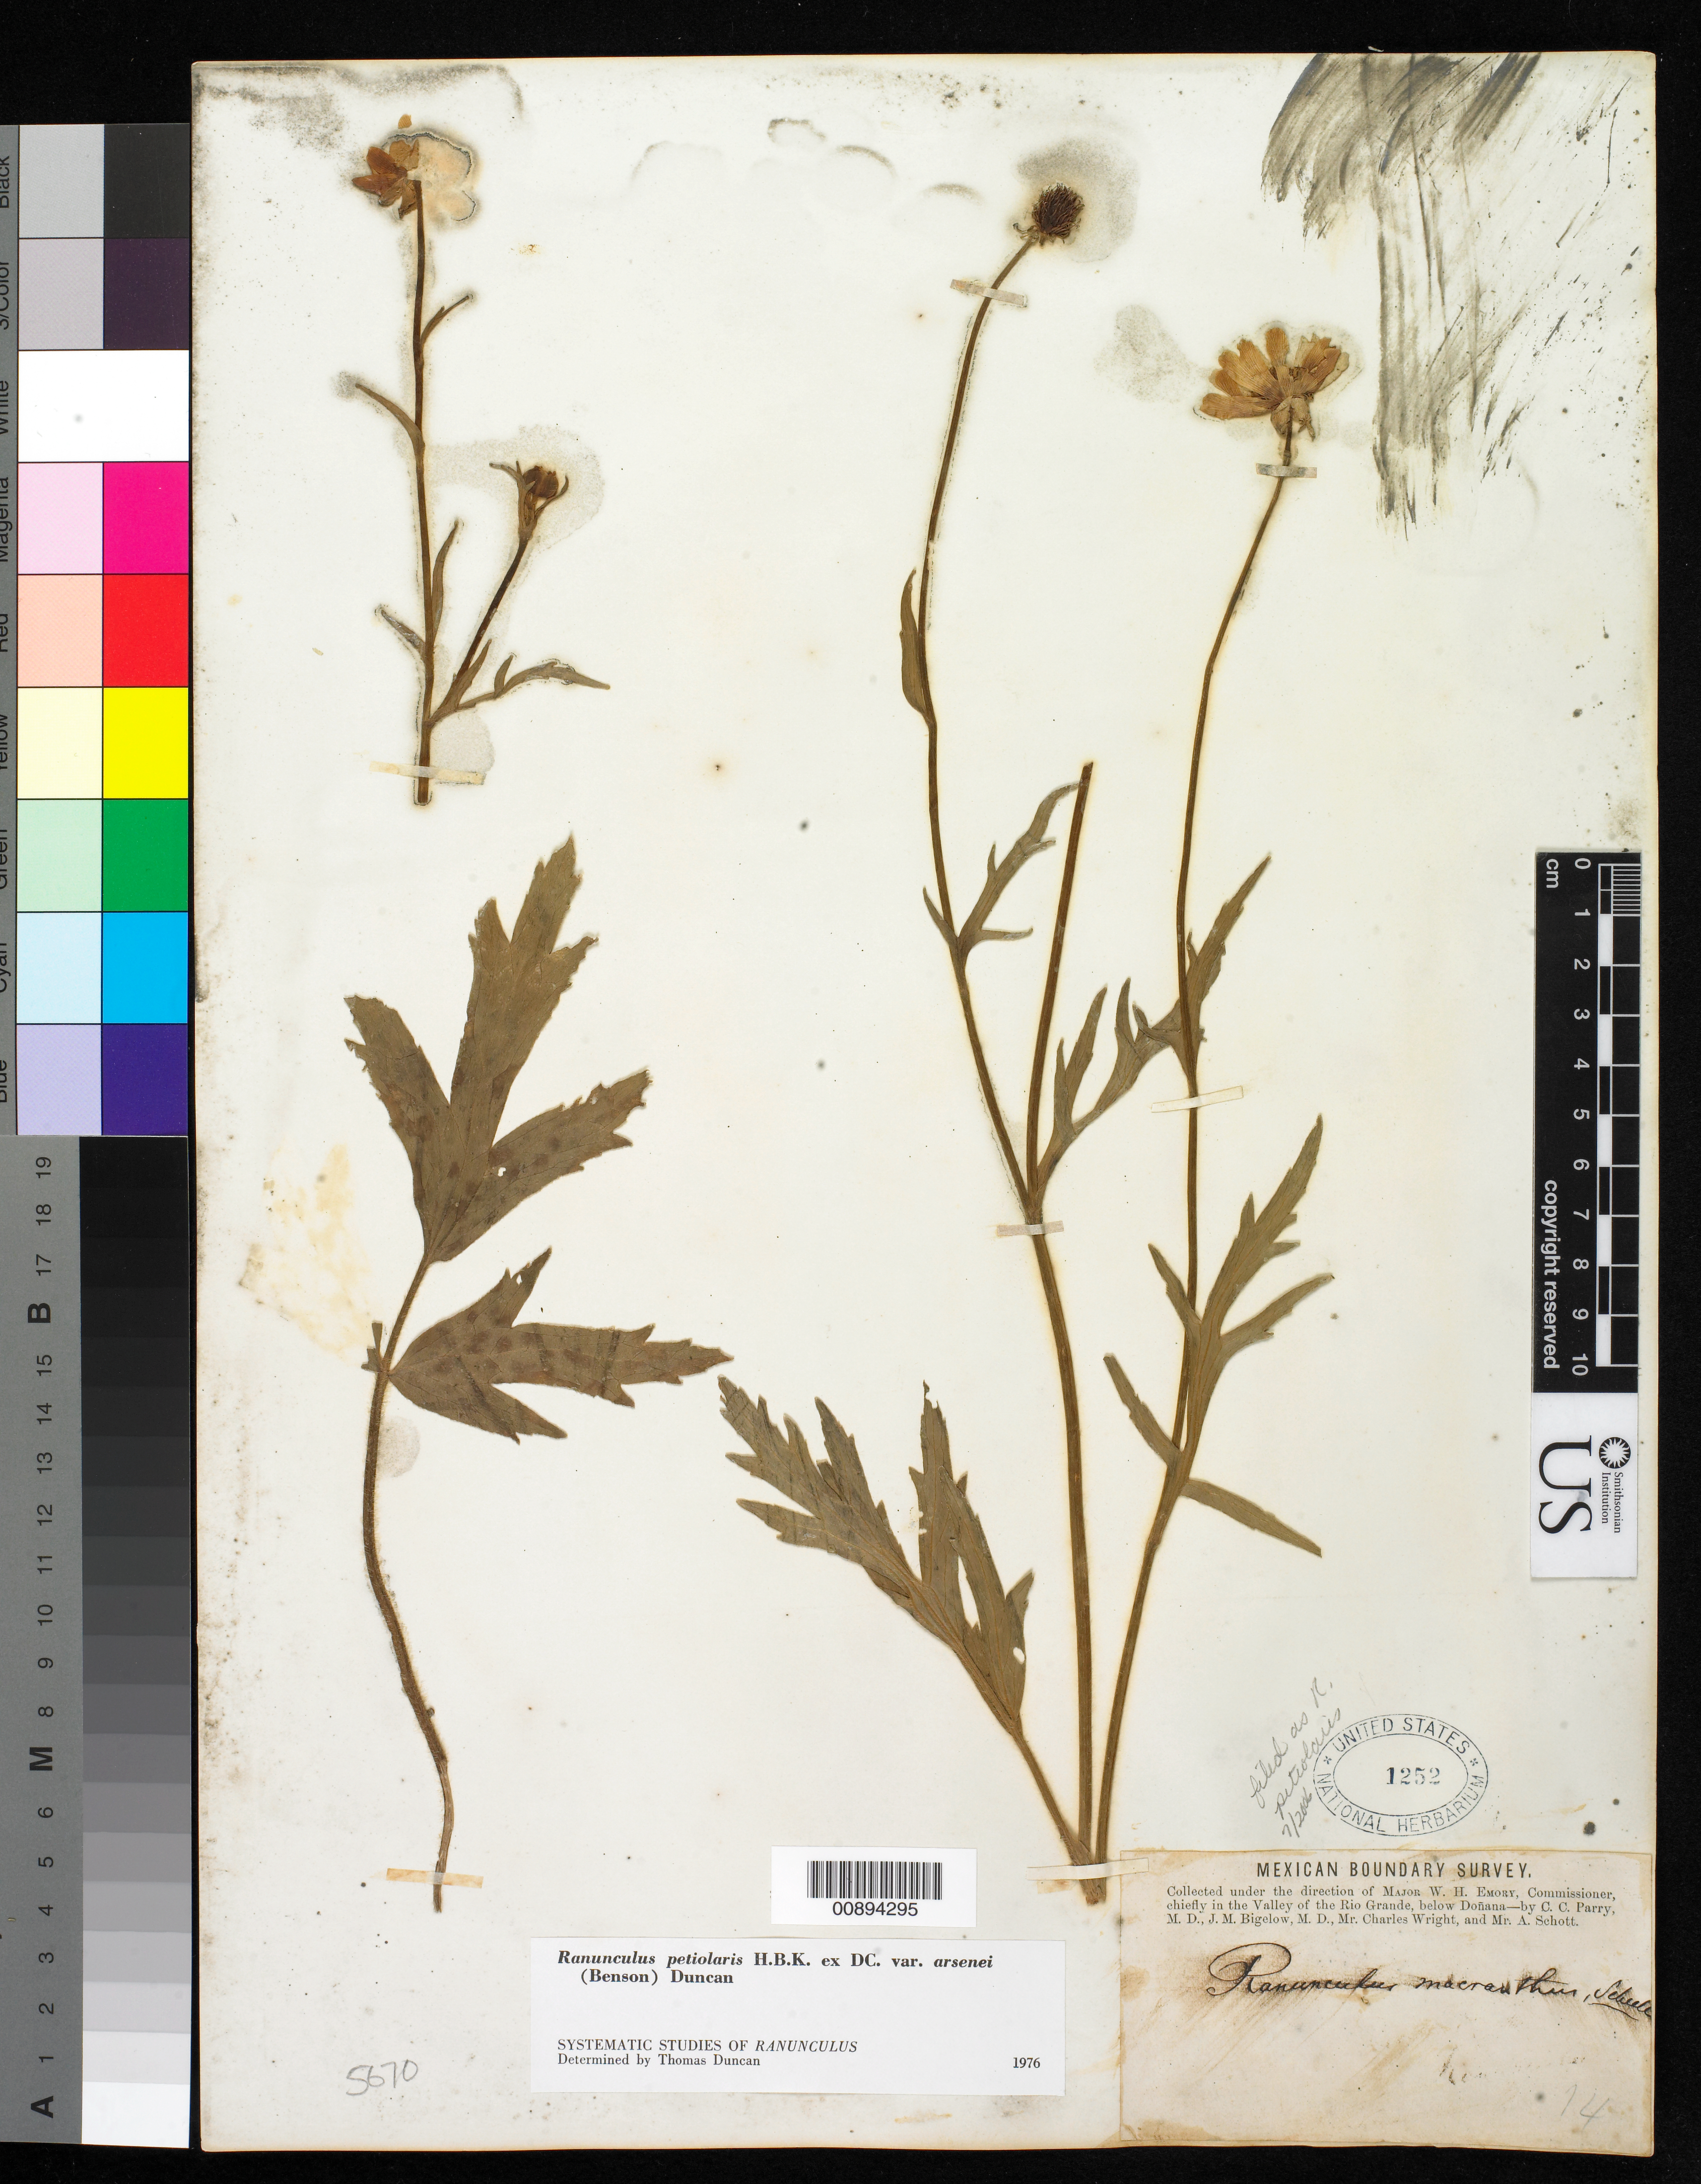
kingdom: Plantae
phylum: Tracheophyta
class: Magnoliopsida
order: Ranunculales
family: Ranunculaceae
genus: Ranunculus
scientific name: Ranunculus petiolaris var. arsenei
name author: (L.D. Benson) Duncan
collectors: C. C. Parry, J. M. Bigelow, C. Wright & A. C. V. Schott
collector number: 14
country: United States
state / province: New Mexico / Texas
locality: Valley of the Rio Grande, below Doñana.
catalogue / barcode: US 1252